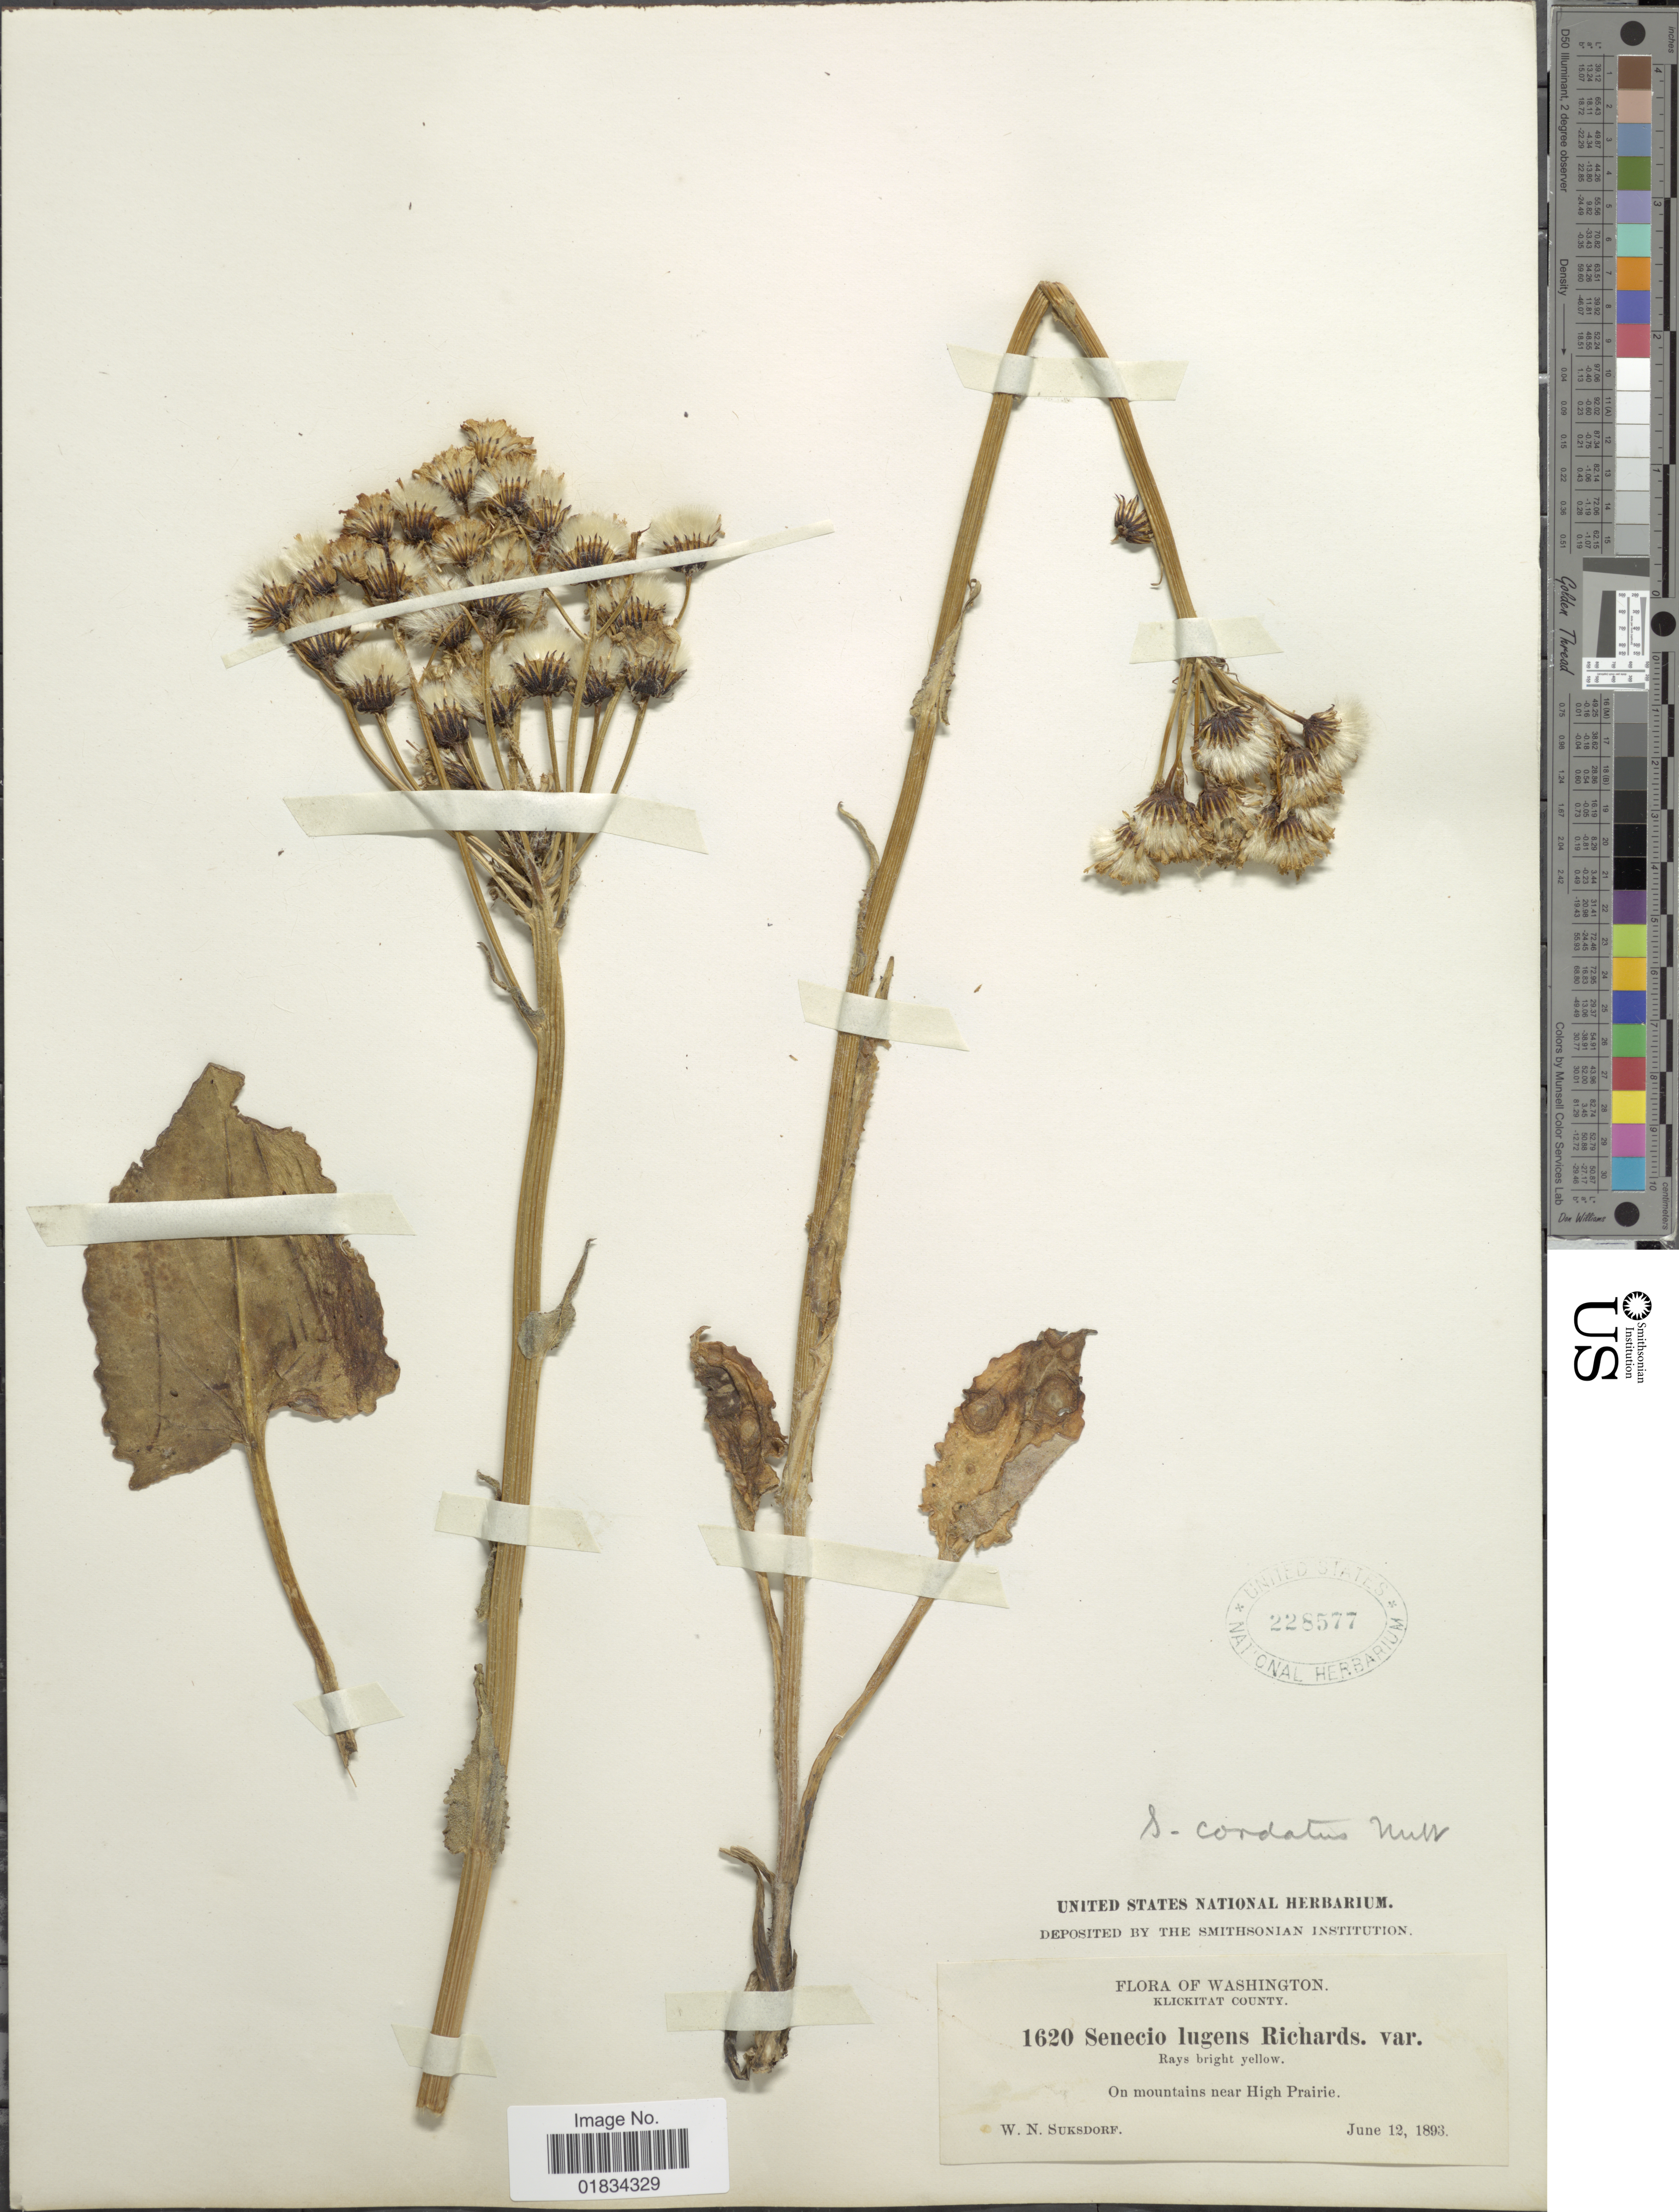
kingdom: Plantae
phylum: Tracheophyta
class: Magnoliopsida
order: Asterales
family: Asteraceae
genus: Senecio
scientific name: Senecio integerrimus var. ochroleucus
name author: (A. Gray) Cronq.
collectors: W. N. Suksdorf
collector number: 1620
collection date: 1893-06-12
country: United States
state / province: Washington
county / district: Klickitat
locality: Klickitat County. On Mountains near High Prairie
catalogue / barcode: US 228577